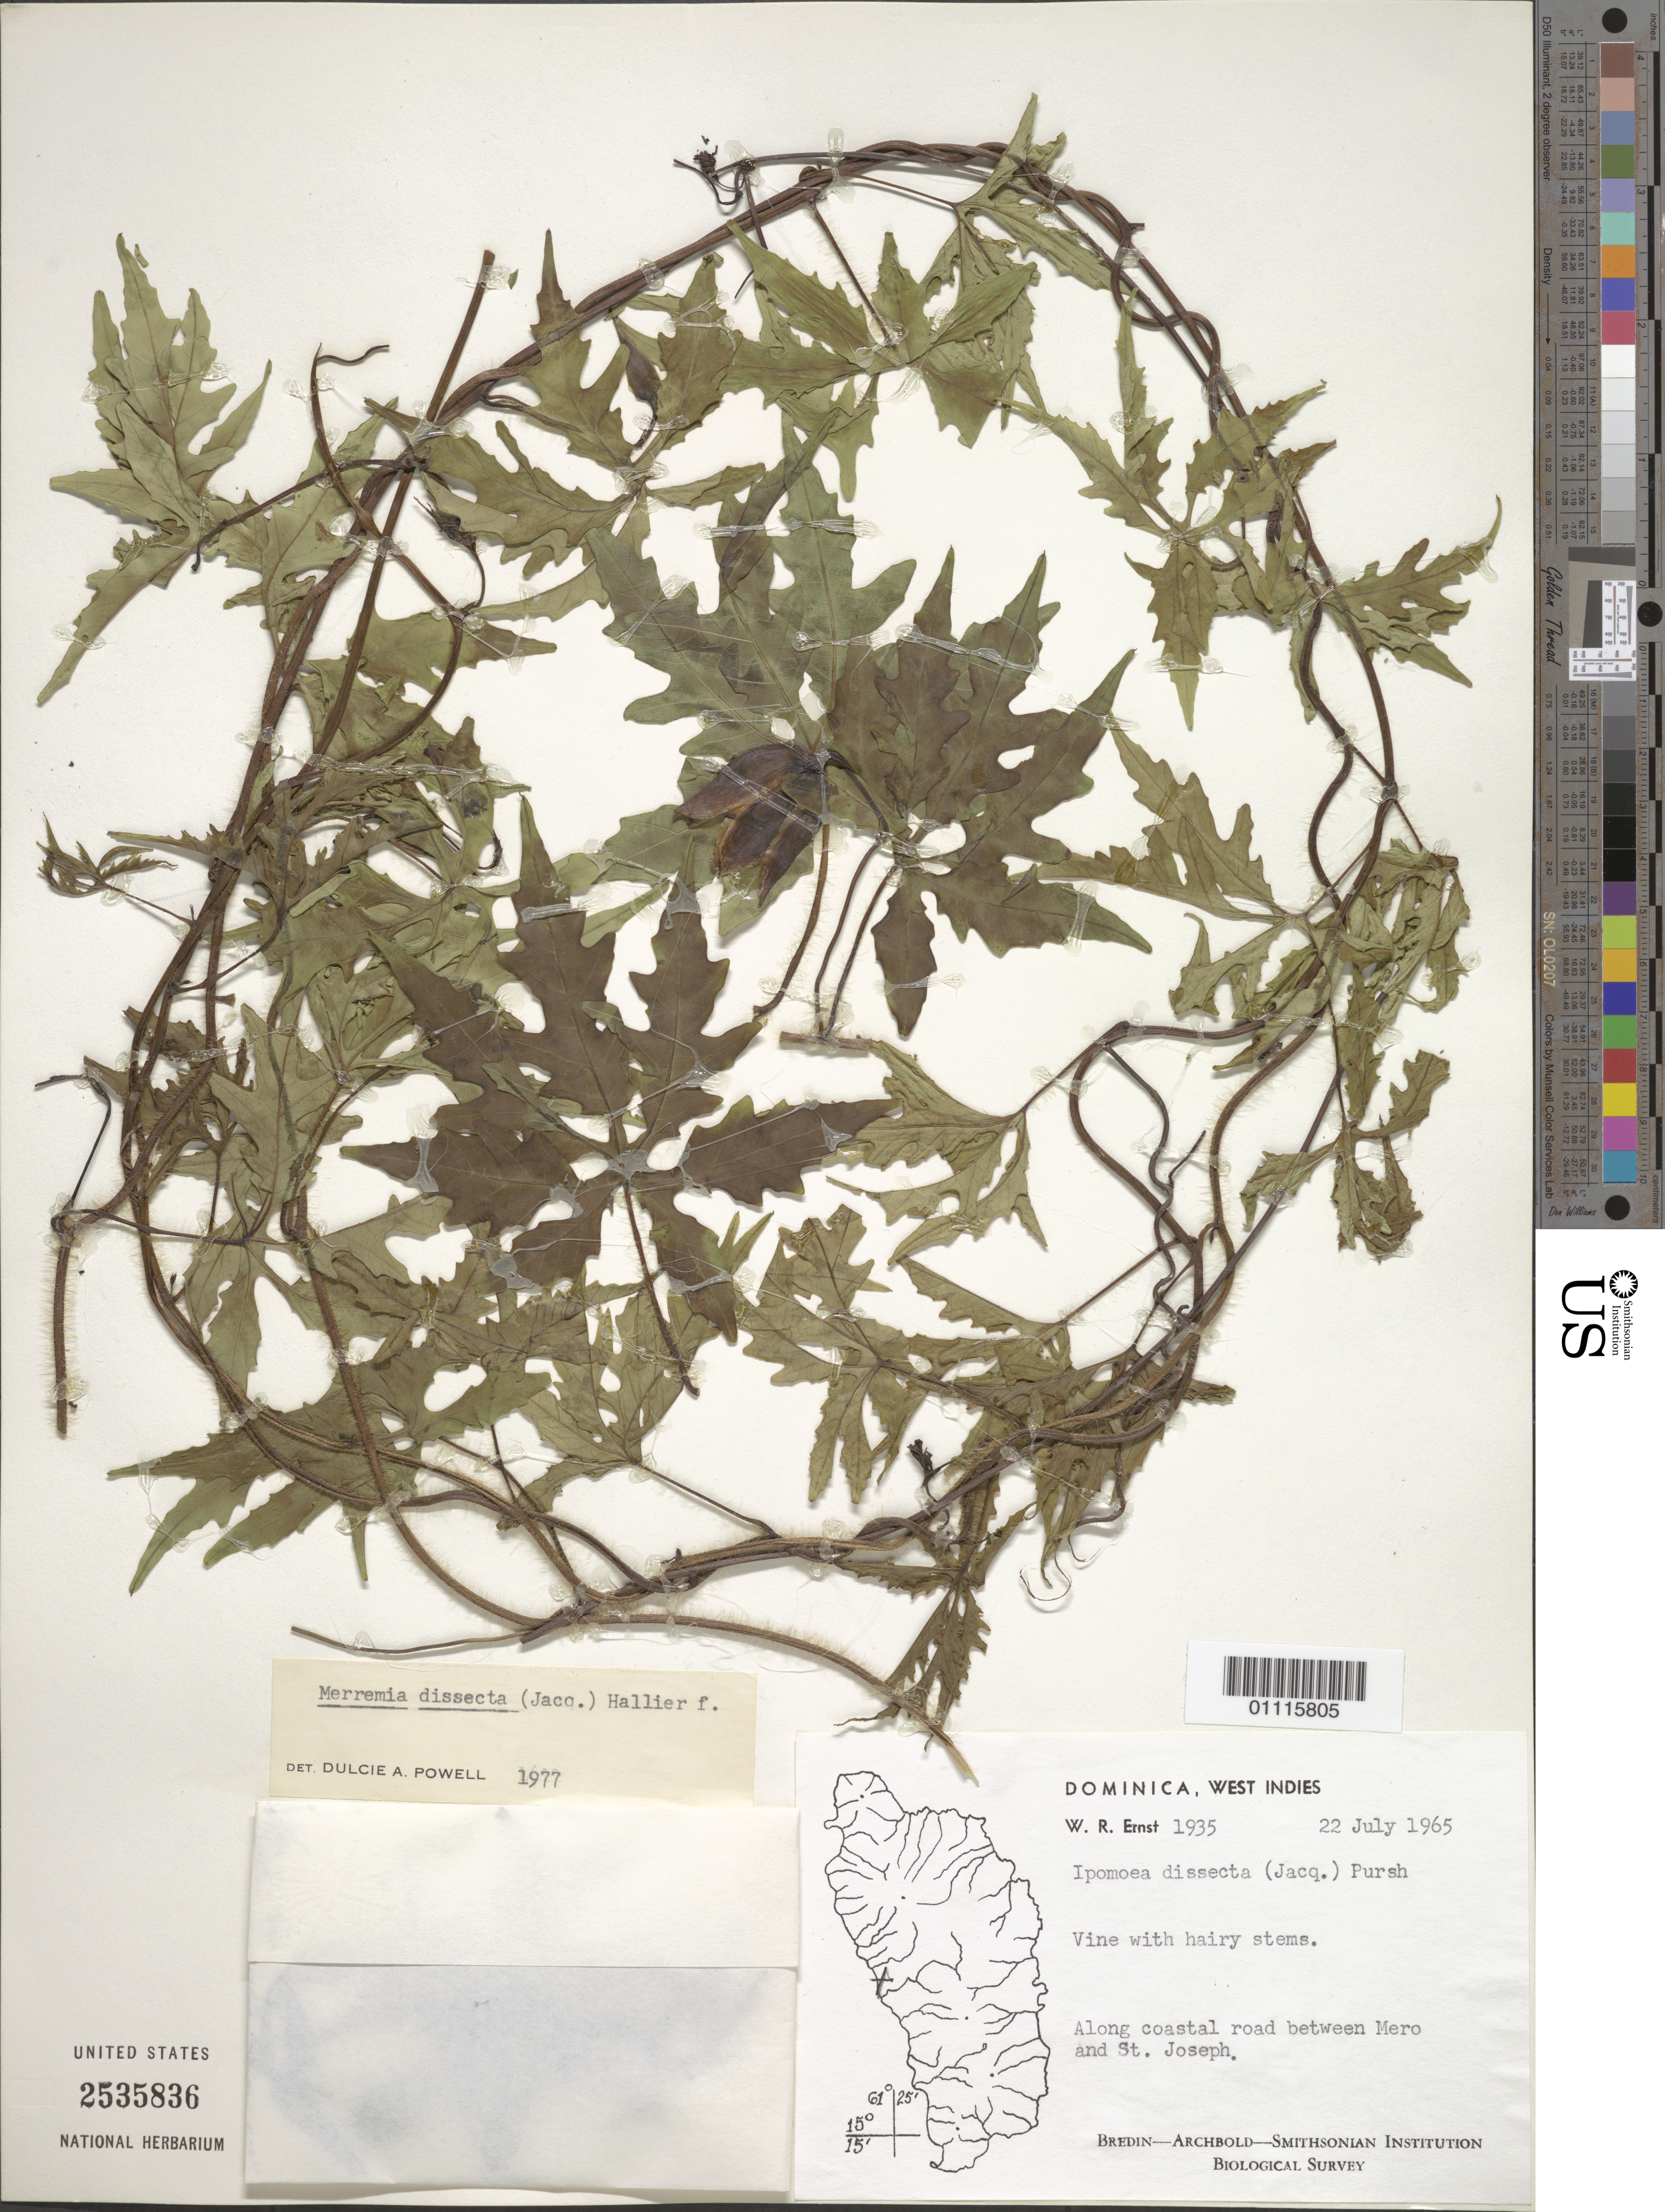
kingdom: Plantae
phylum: Tracheophyta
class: Magnoliopsida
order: Solanales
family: Convolvulaceae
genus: Distimake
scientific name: Distimake dissectus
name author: (Jacq.) A. R. Simões & Staples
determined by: Strong, Mark T., (BOT), Smithsonian Institution - National Museum of Natural History (UNITED STATES)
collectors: W. R. Ernst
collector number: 1935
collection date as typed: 22 Jul 1965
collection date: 1965-07-22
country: Dominica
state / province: St. Joseph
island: Dominica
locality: Along coastal road between Mero and St. Joseph.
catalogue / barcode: US 2535836